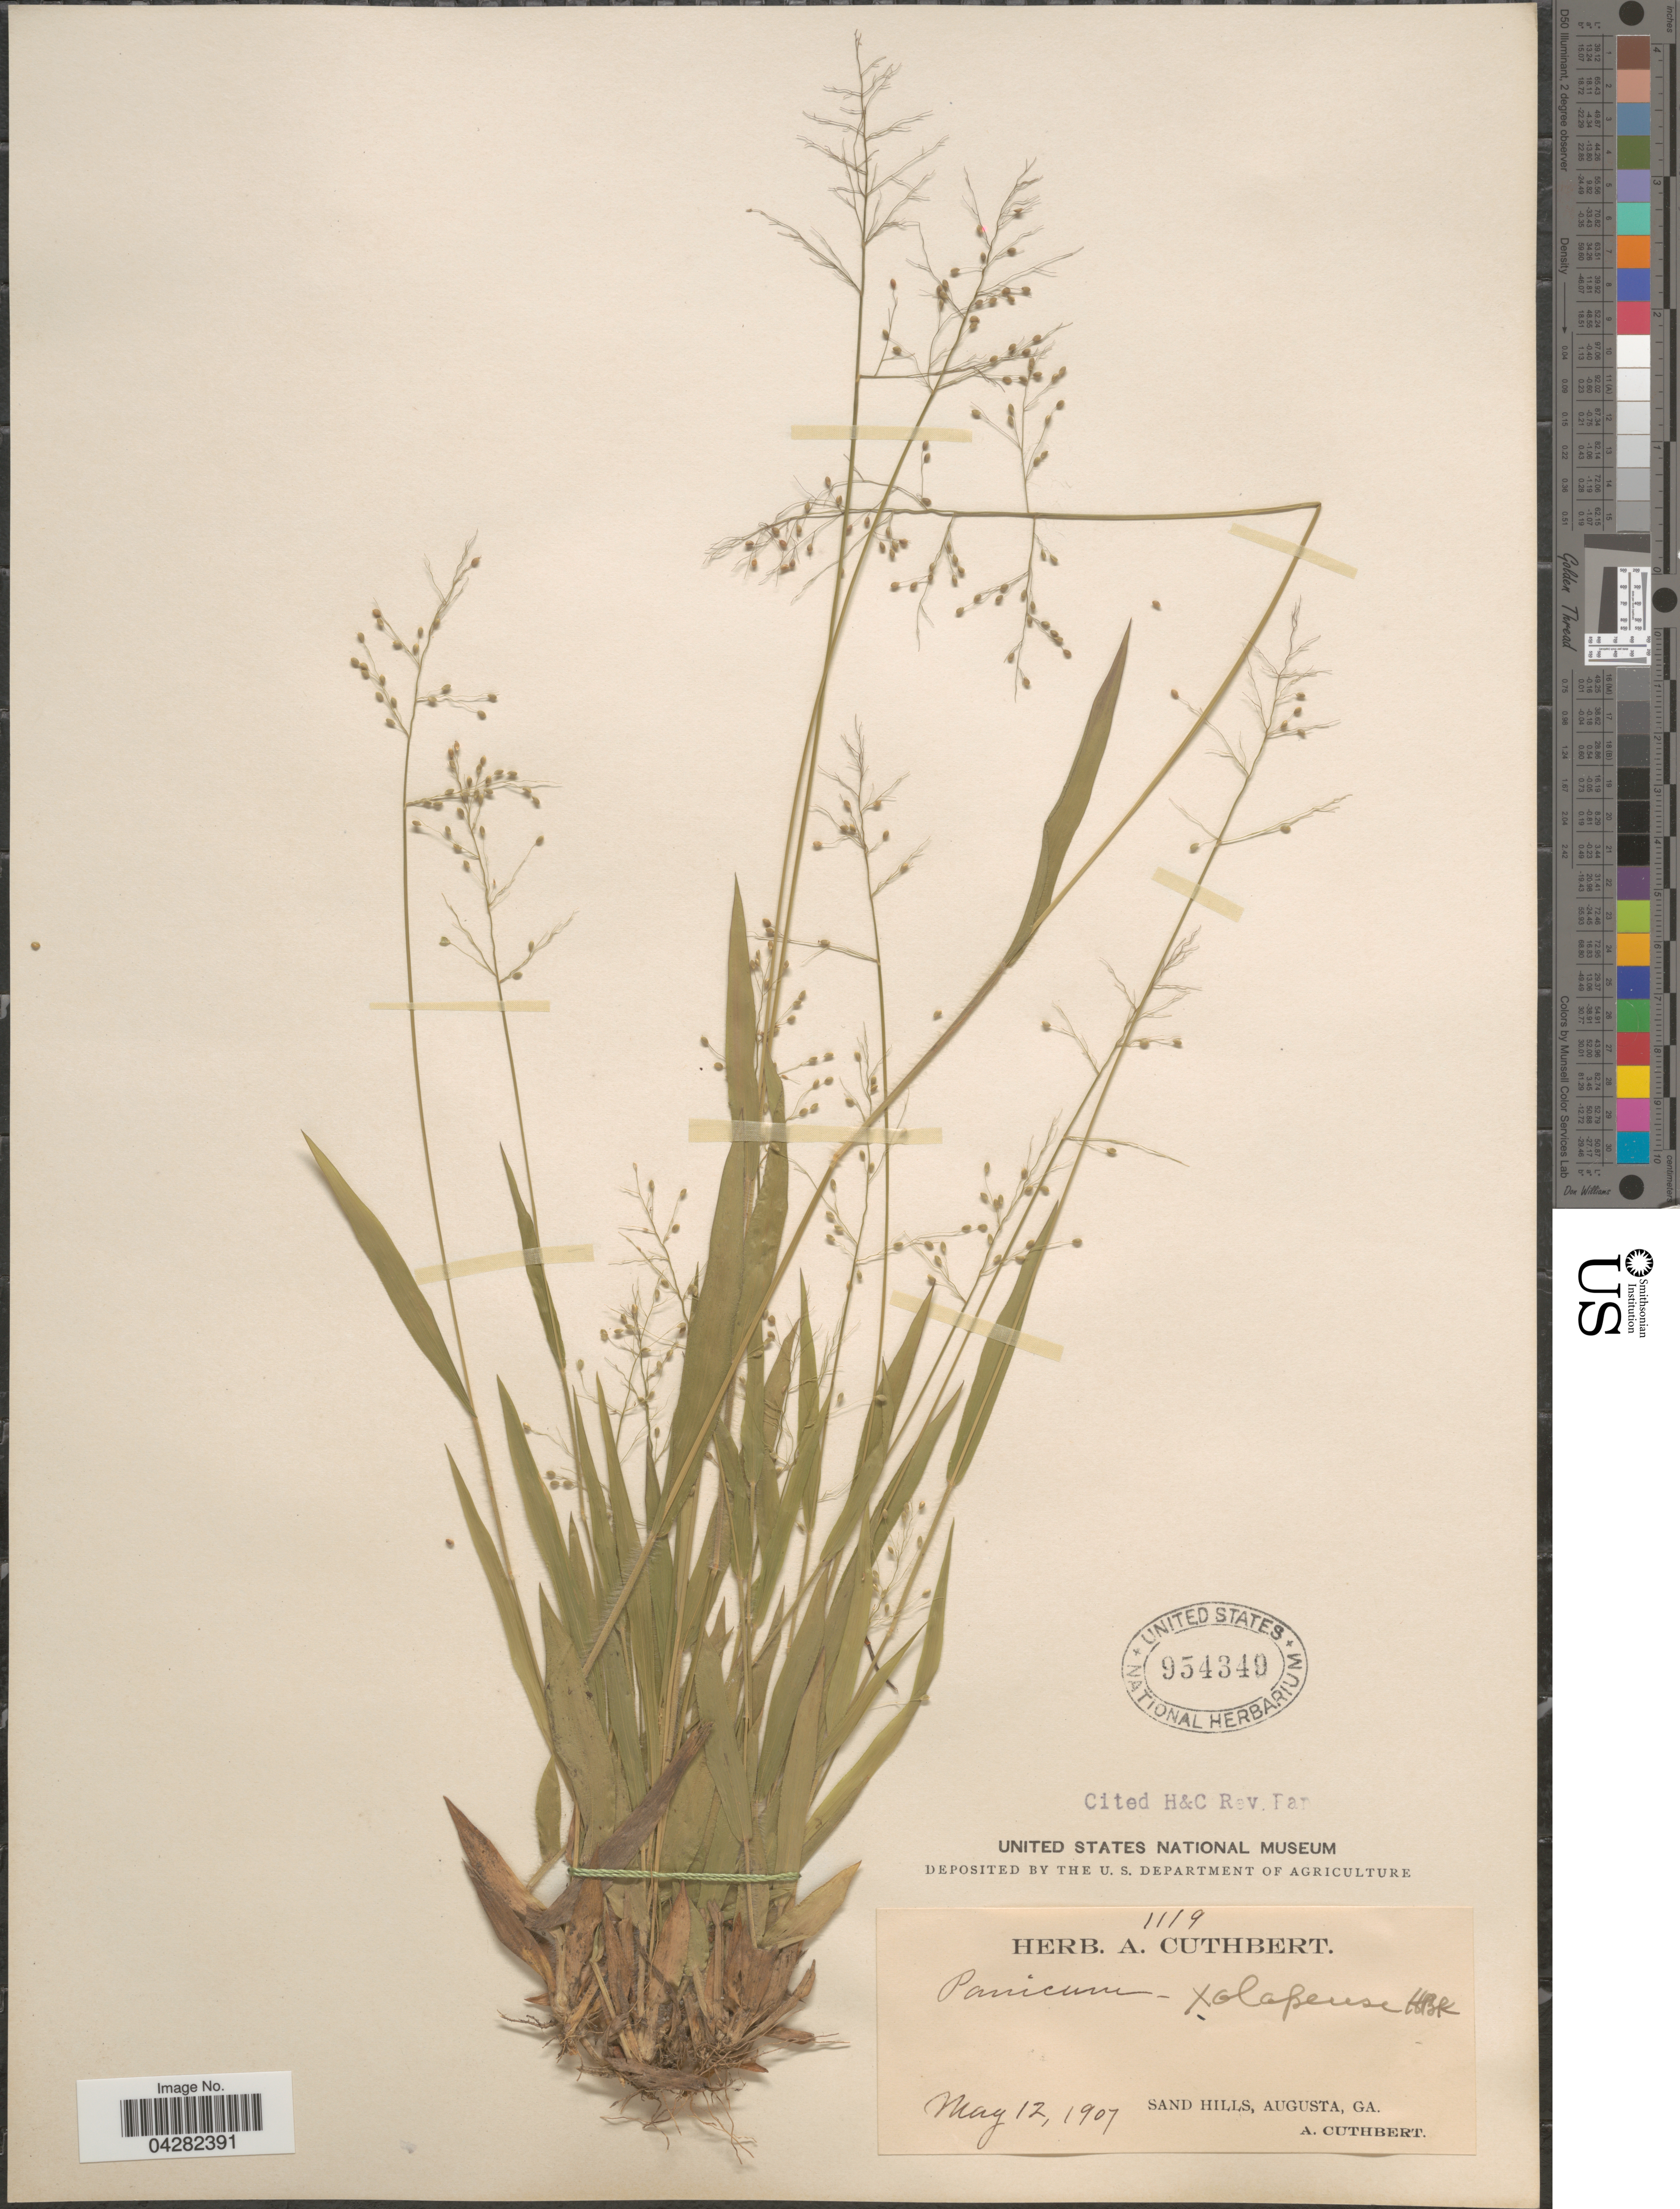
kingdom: Plantae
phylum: Tracheophyta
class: Liliopsida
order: Poales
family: Poaceae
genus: Dichanthelium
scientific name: Dichanthelium laxiflorum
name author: (Lam.) Gould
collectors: A. Cuthbert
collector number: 1119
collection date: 1907-05-12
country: United States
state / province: Georgia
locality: Sand hills, Augusta.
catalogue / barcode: US 954340